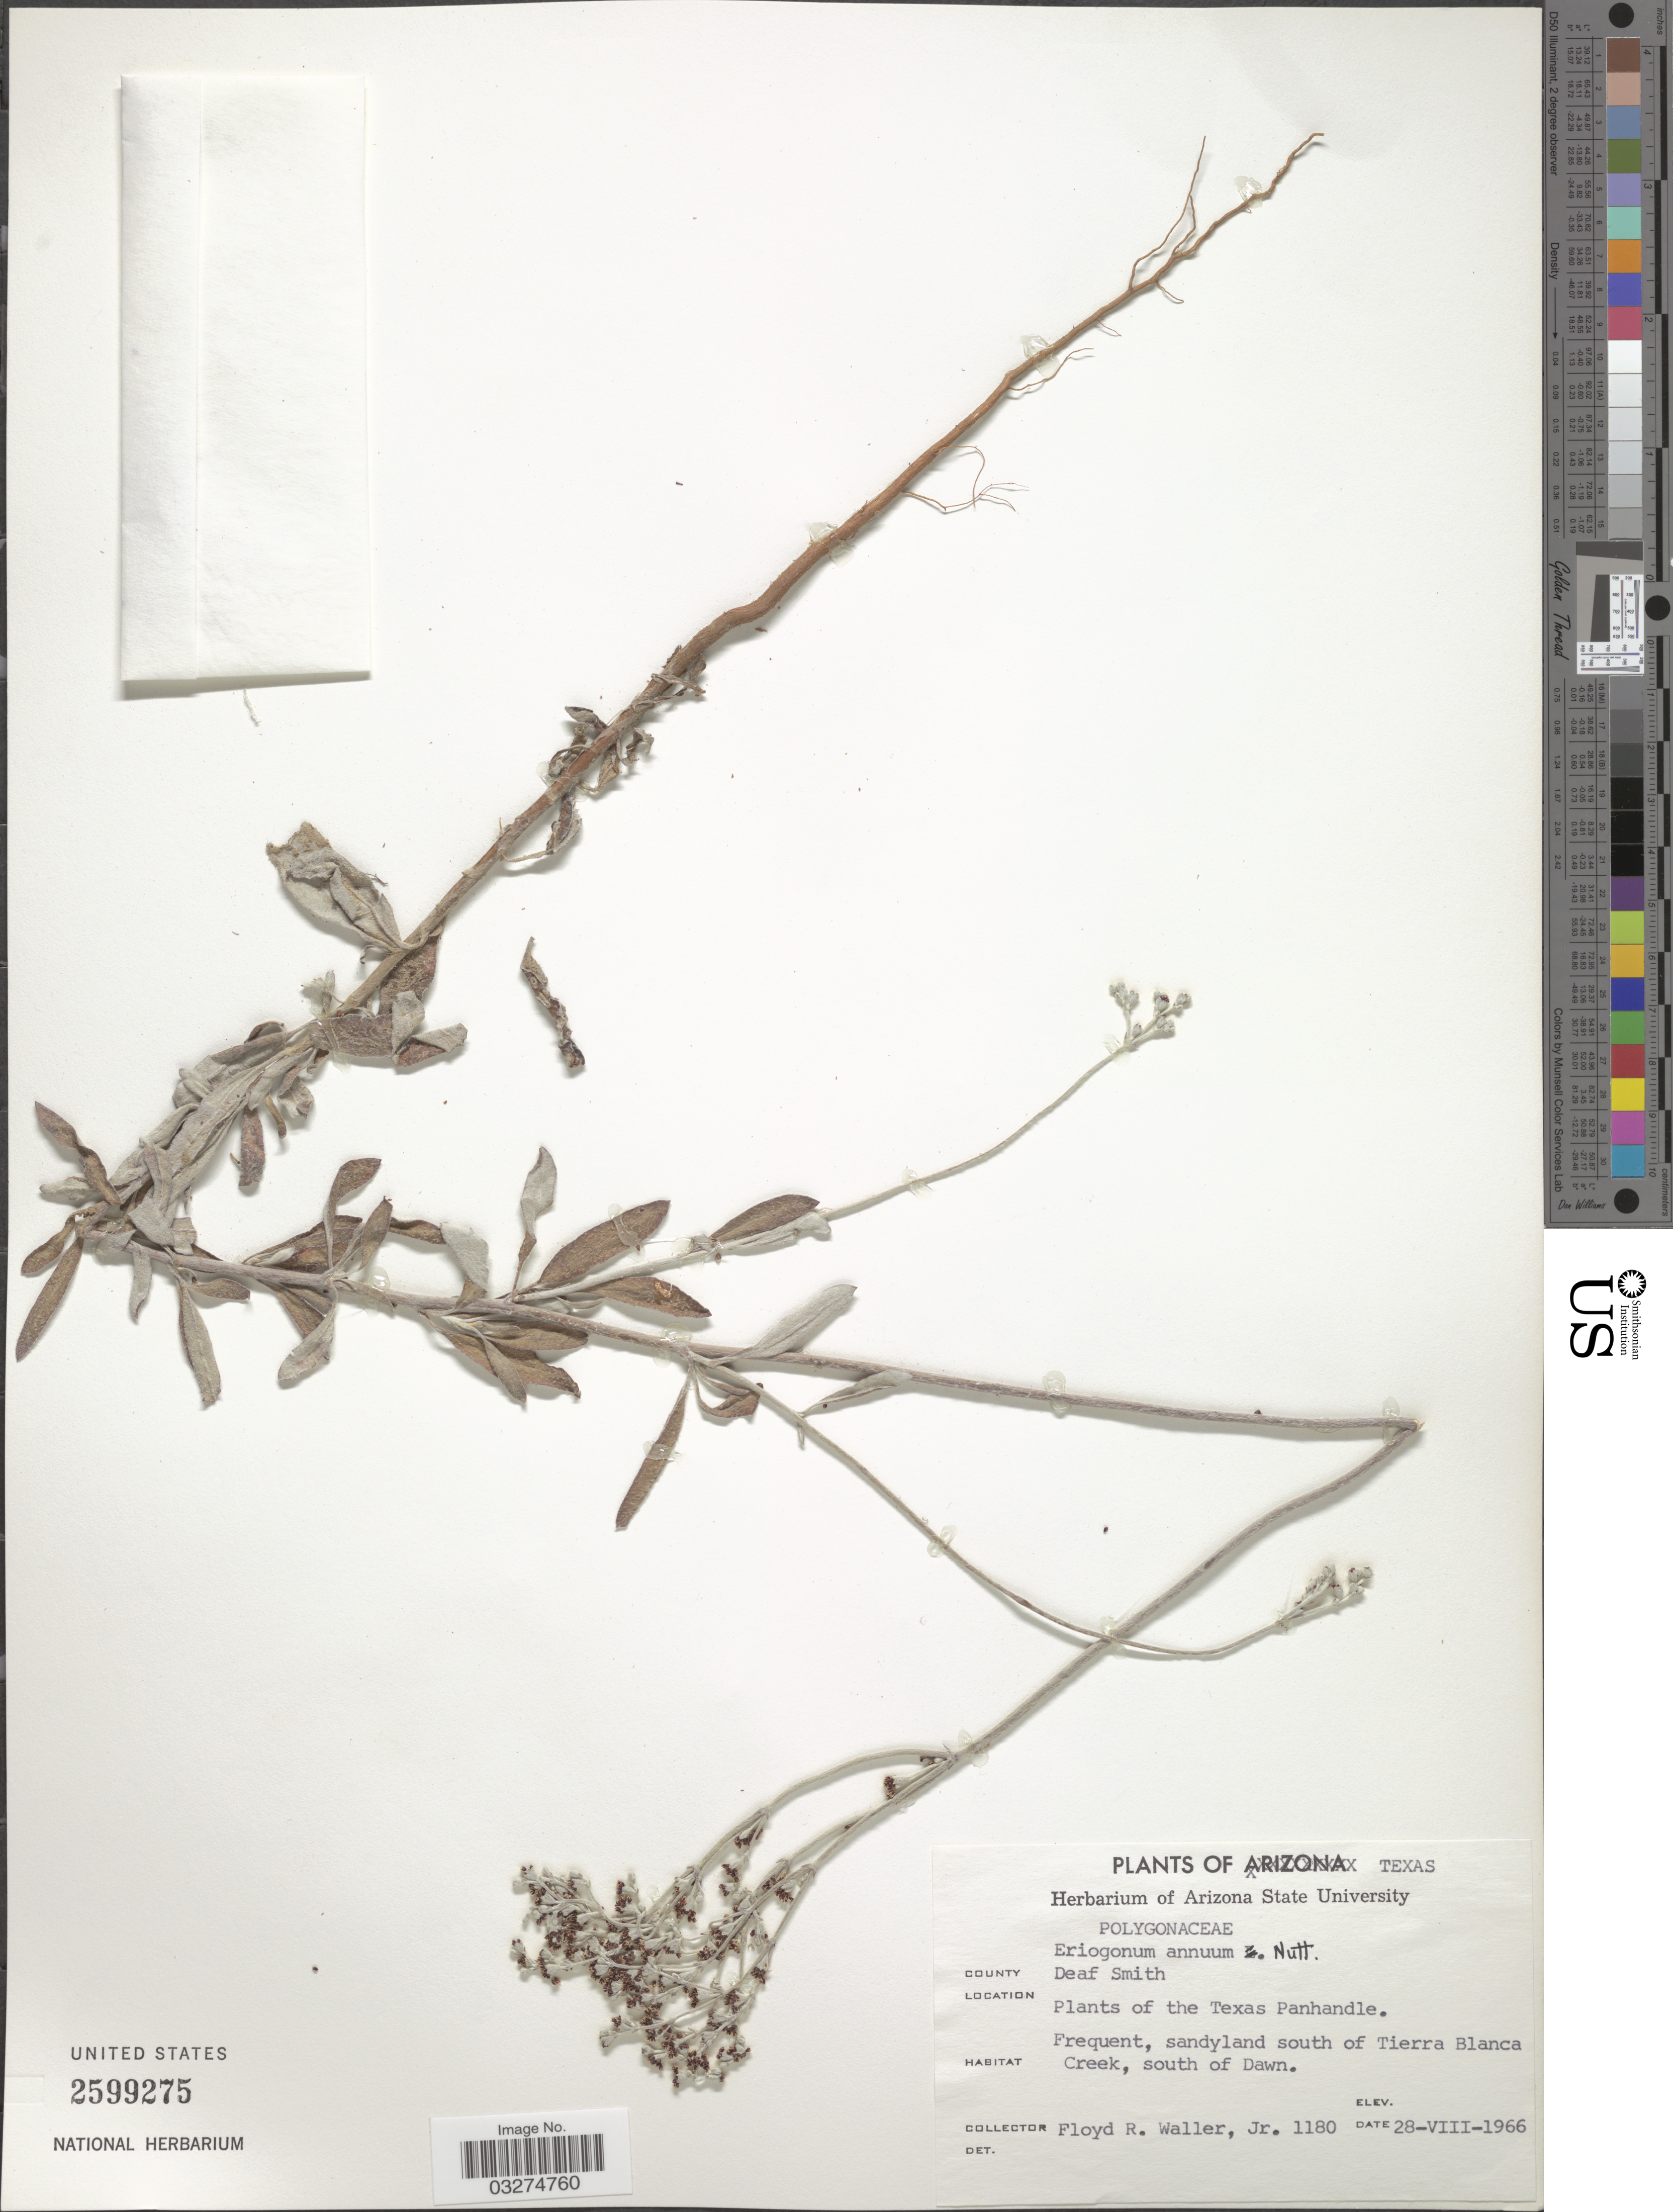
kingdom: Plantae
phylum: Tracheophyta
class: Magnoliopsida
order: Caryophyllales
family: Polygonaceae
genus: Eriogonum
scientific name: Eriogonum annuum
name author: Nutt.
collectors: F. R. Waller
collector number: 1180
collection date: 1966-08-28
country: United States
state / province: Texas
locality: County Deaf Smith. Plants of the Texas Panhandle. Frequent, sandyland south of Tierra Blanca Creek, south of Dawn.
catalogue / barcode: US 2599275